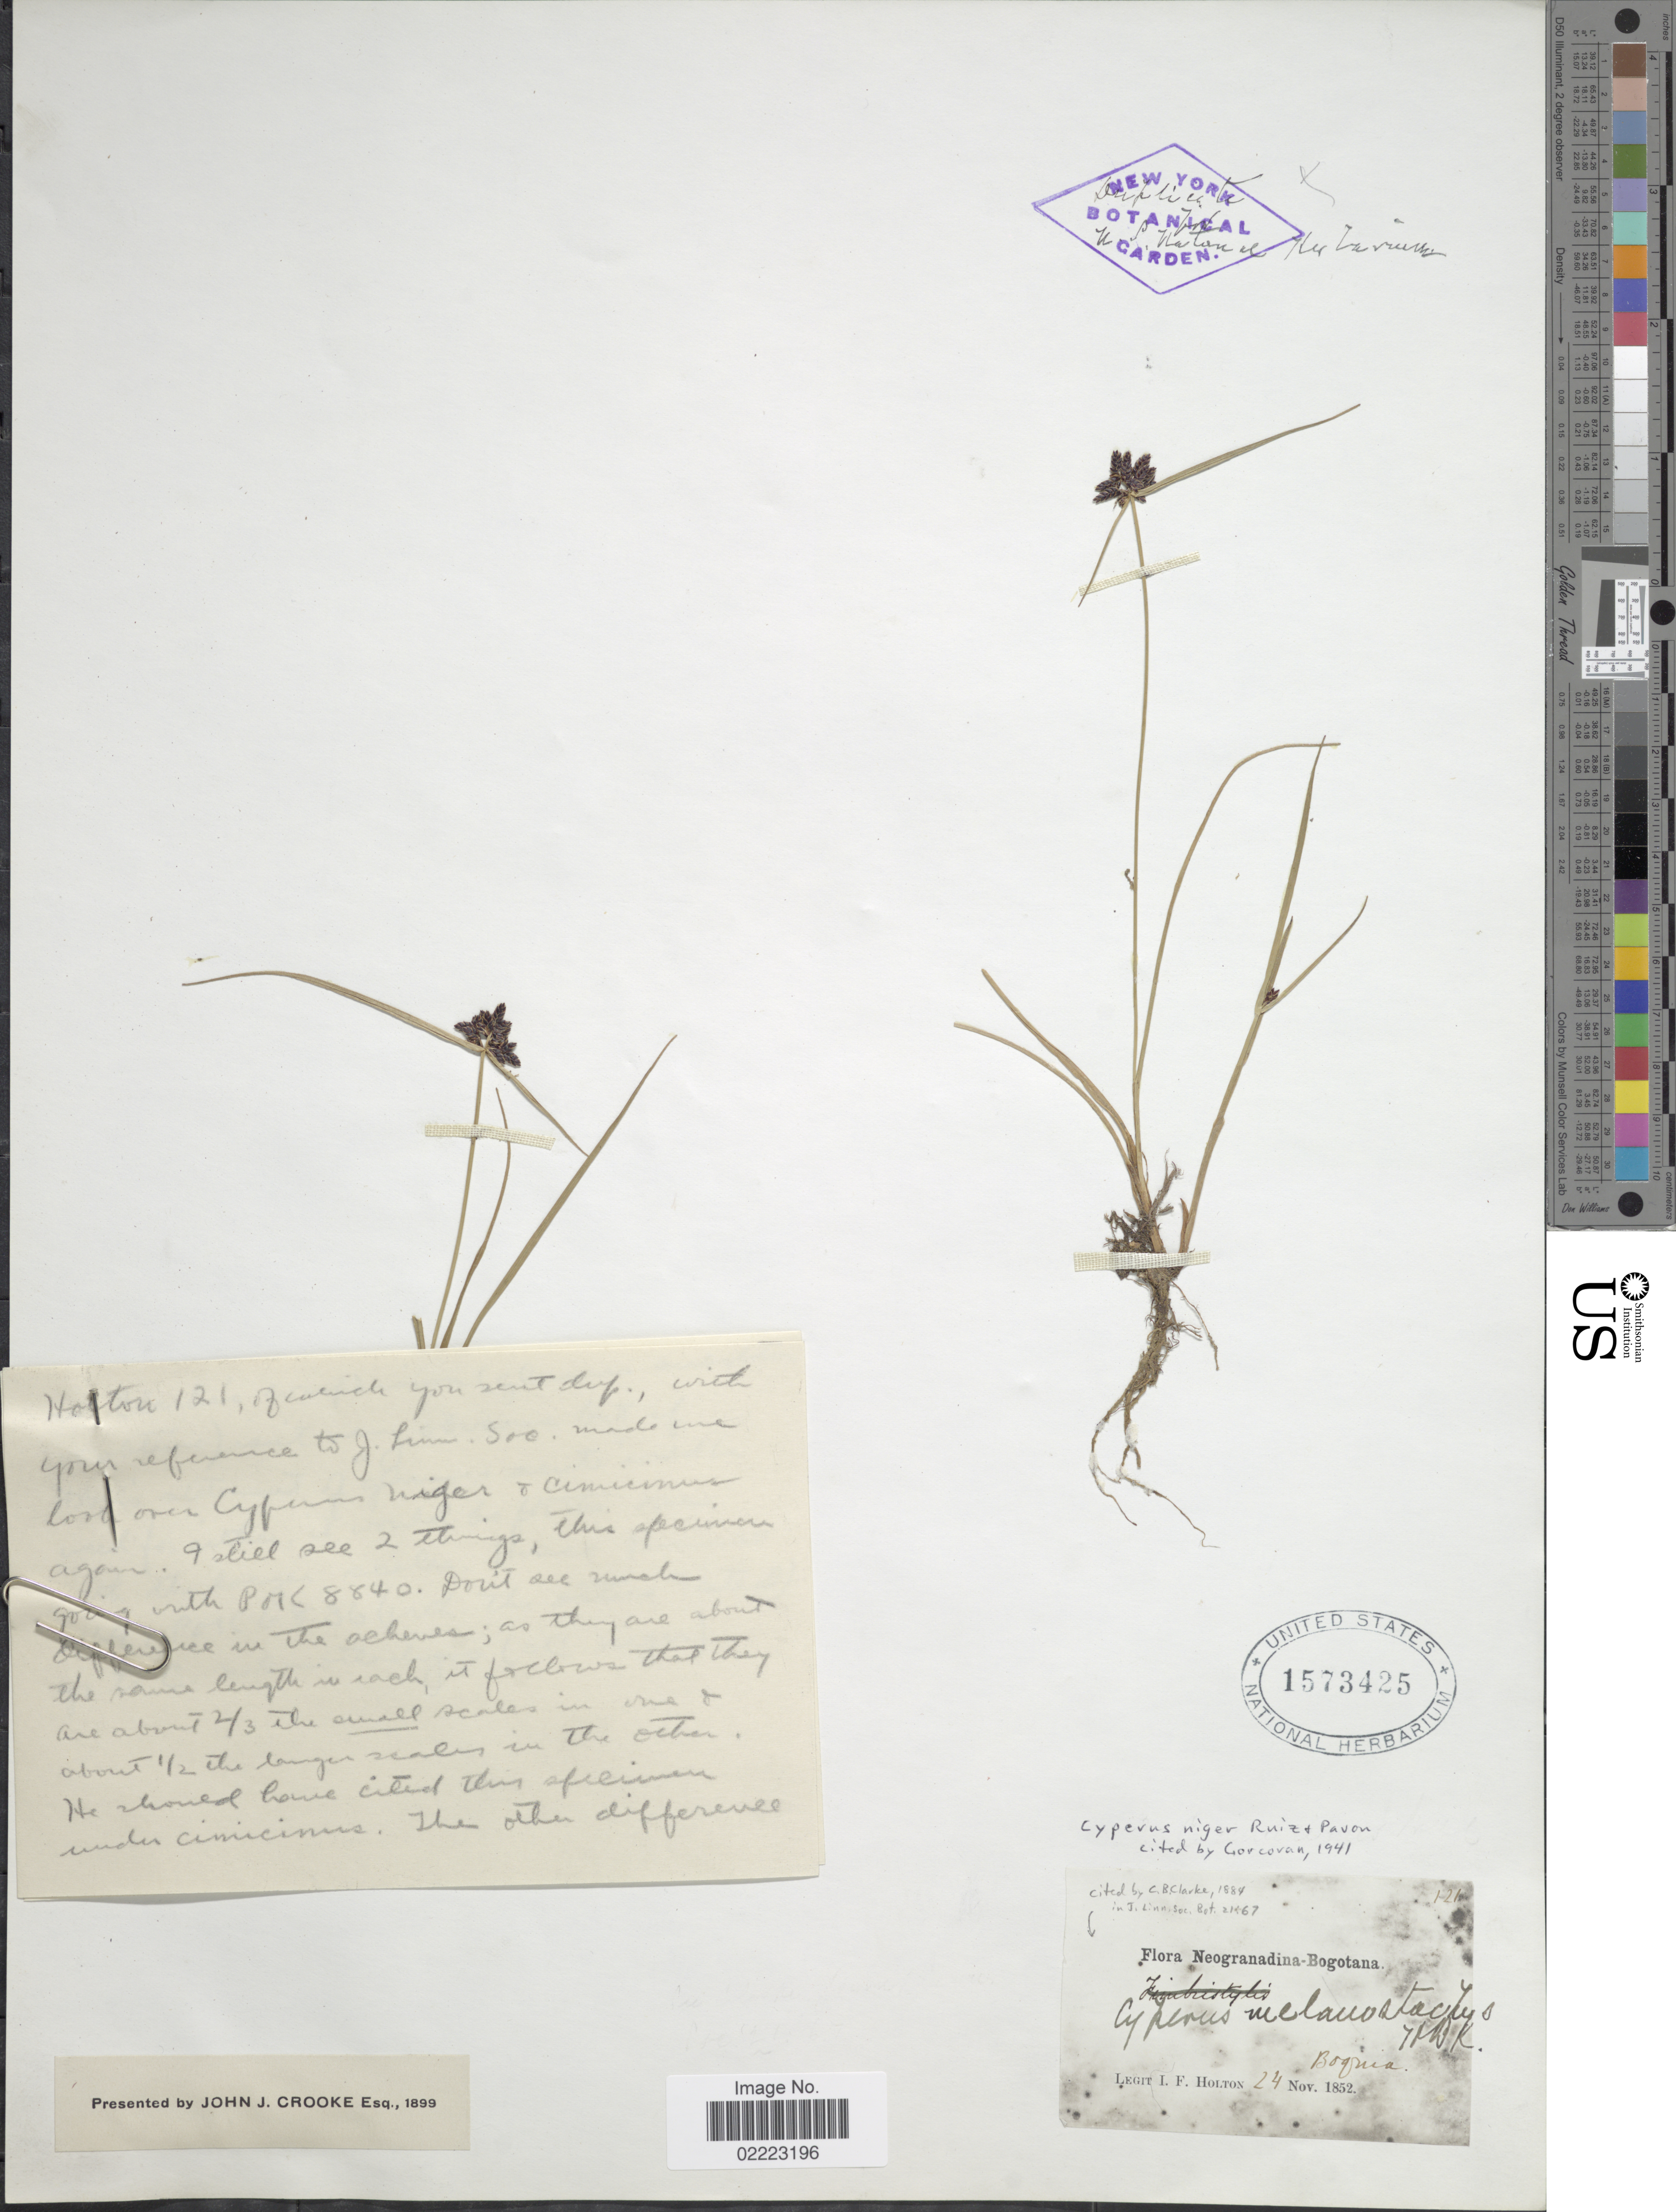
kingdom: Plantae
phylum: Tracheophyta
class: Liliopsida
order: Poales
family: Cyperaceae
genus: Cyperus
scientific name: Cyperus niger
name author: Ruiz & Pav.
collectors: I. Holton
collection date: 1852-11-24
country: Colombia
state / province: Bogota D.C.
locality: Neogranadina-Bogotana, Boquia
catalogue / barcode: US 1573425